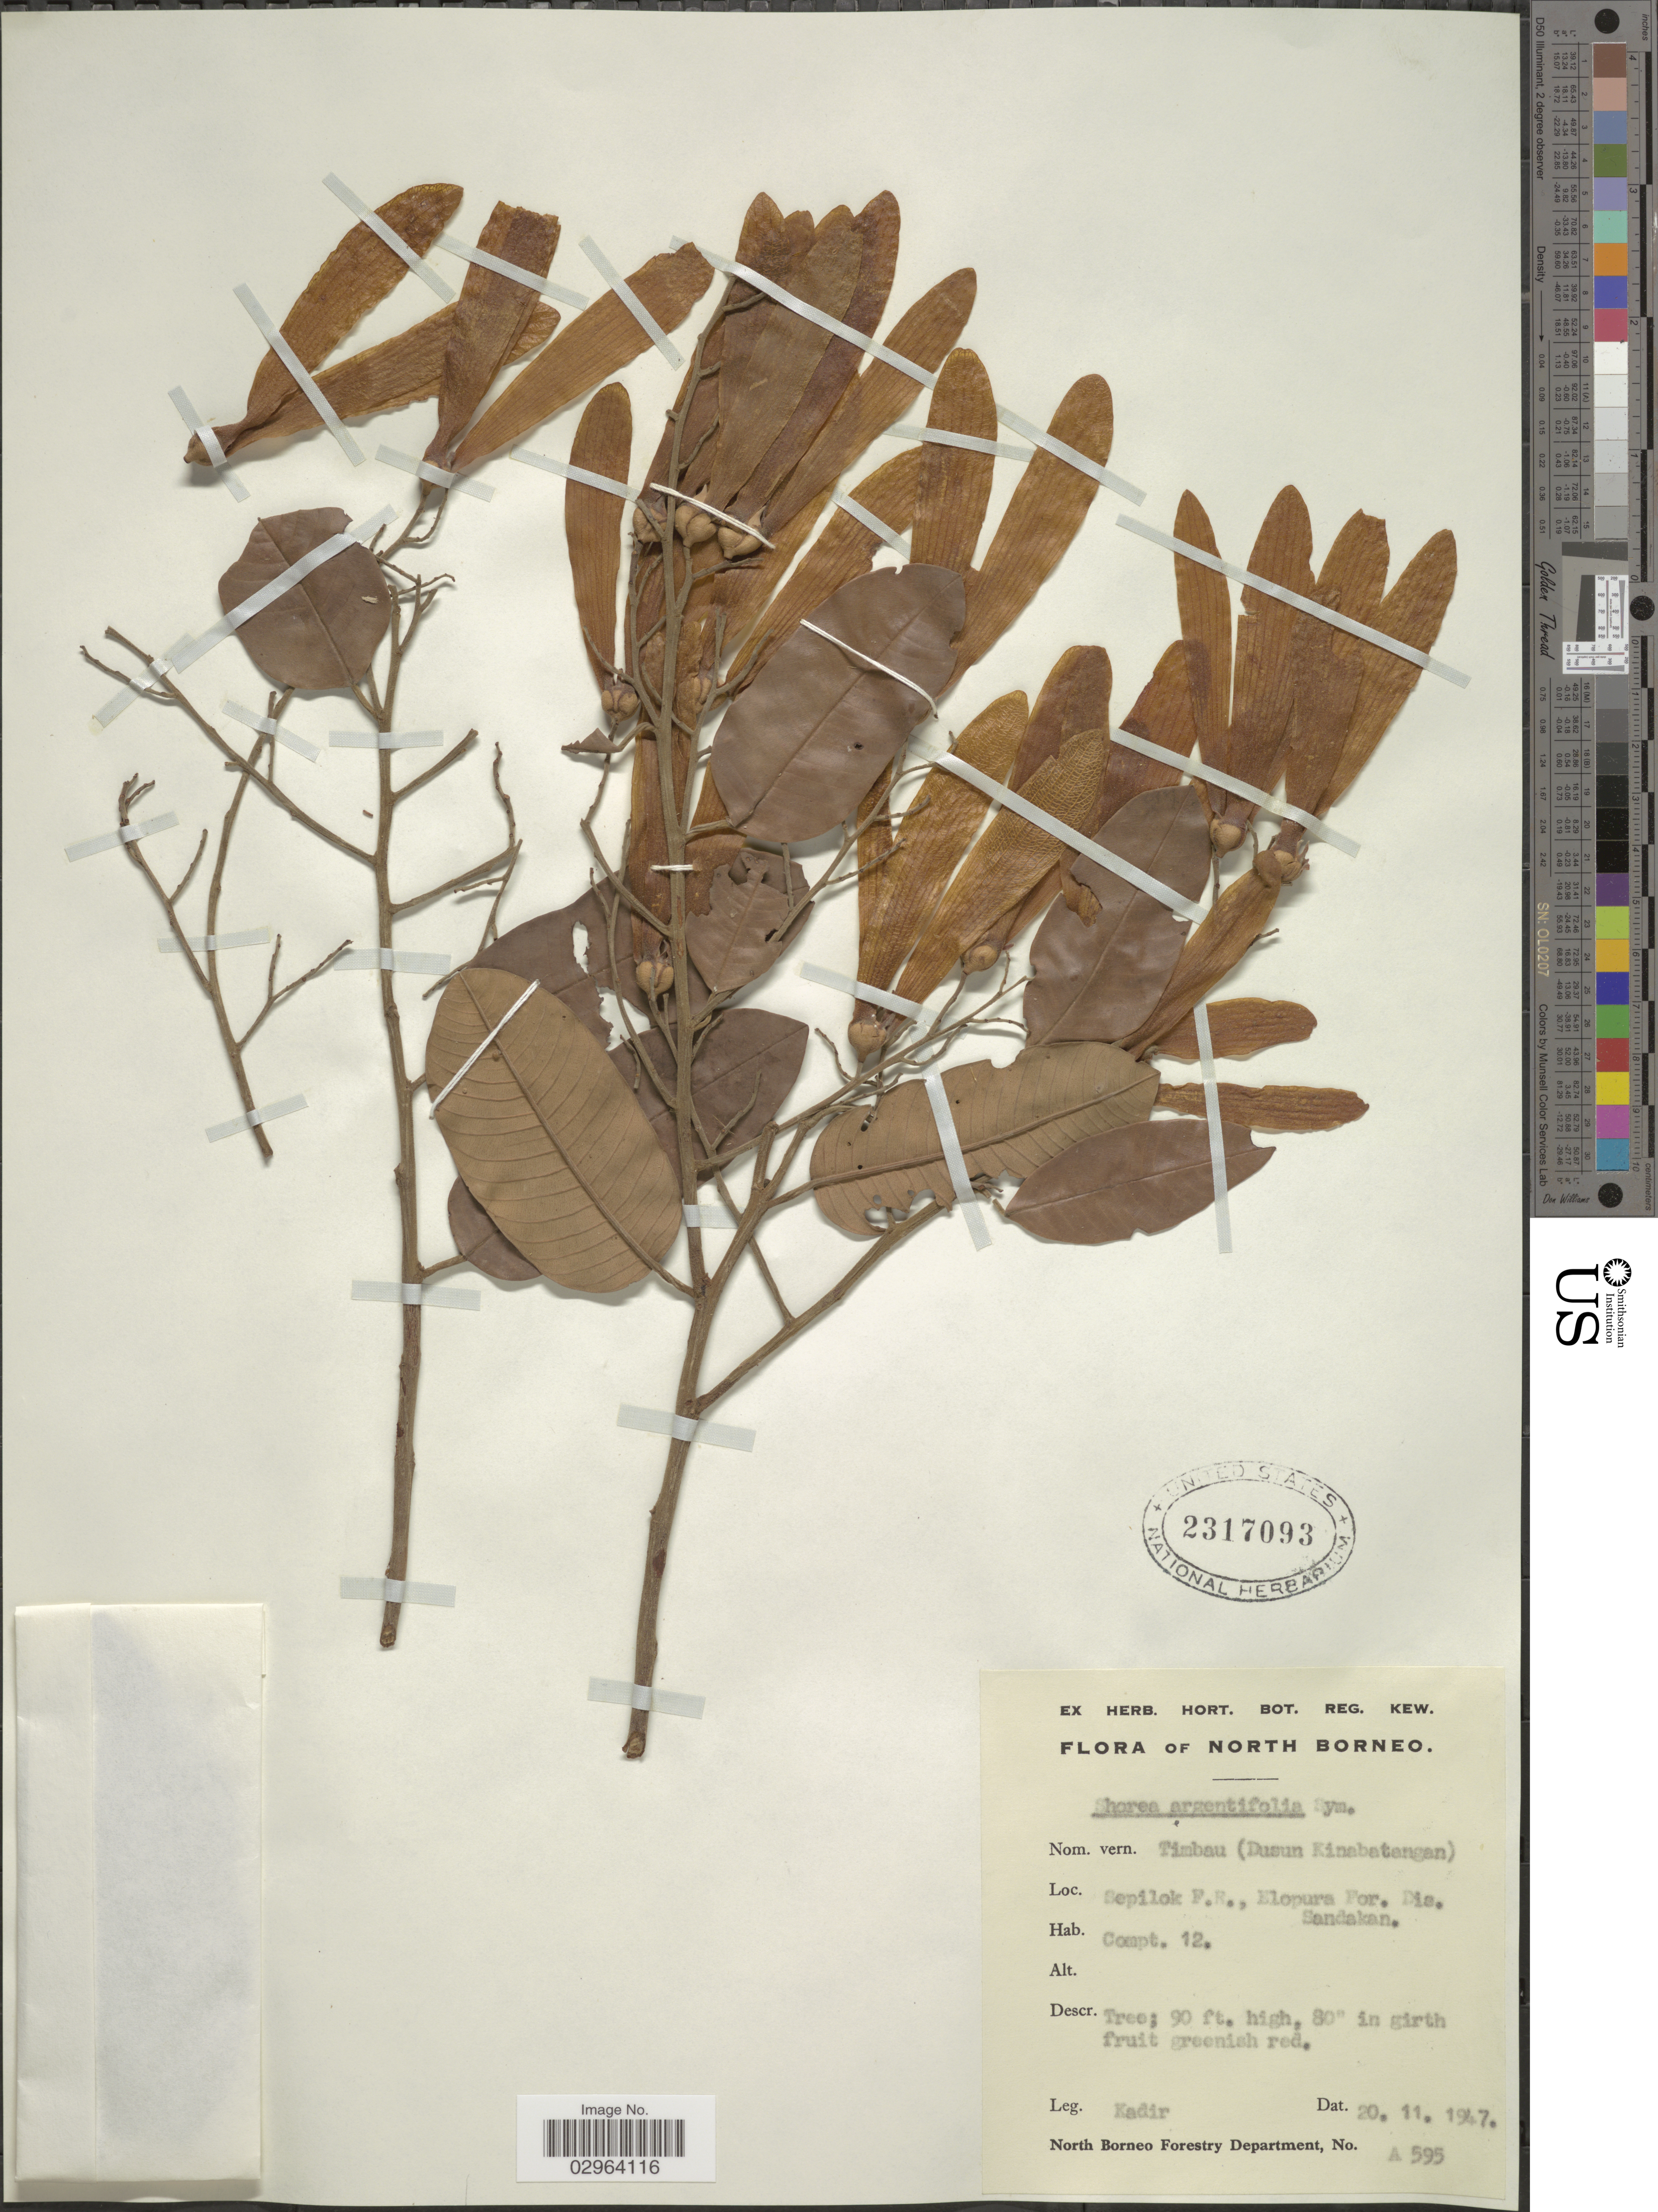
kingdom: Plantae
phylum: Tracheophyta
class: Magnoliopsida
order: Malvales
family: Dipterocarpaceae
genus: Rubroshorea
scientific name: Rubroshorea argentifolia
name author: (Symington) P.S. Ashton & J. Heck.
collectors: -. Kadir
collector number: A 595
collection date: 1947-11-20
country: Malaysia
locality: North Borneo. Sepilok F.E., Elopura For. Dis. Sandakan. Compt. 12.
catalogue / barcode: US 2317093